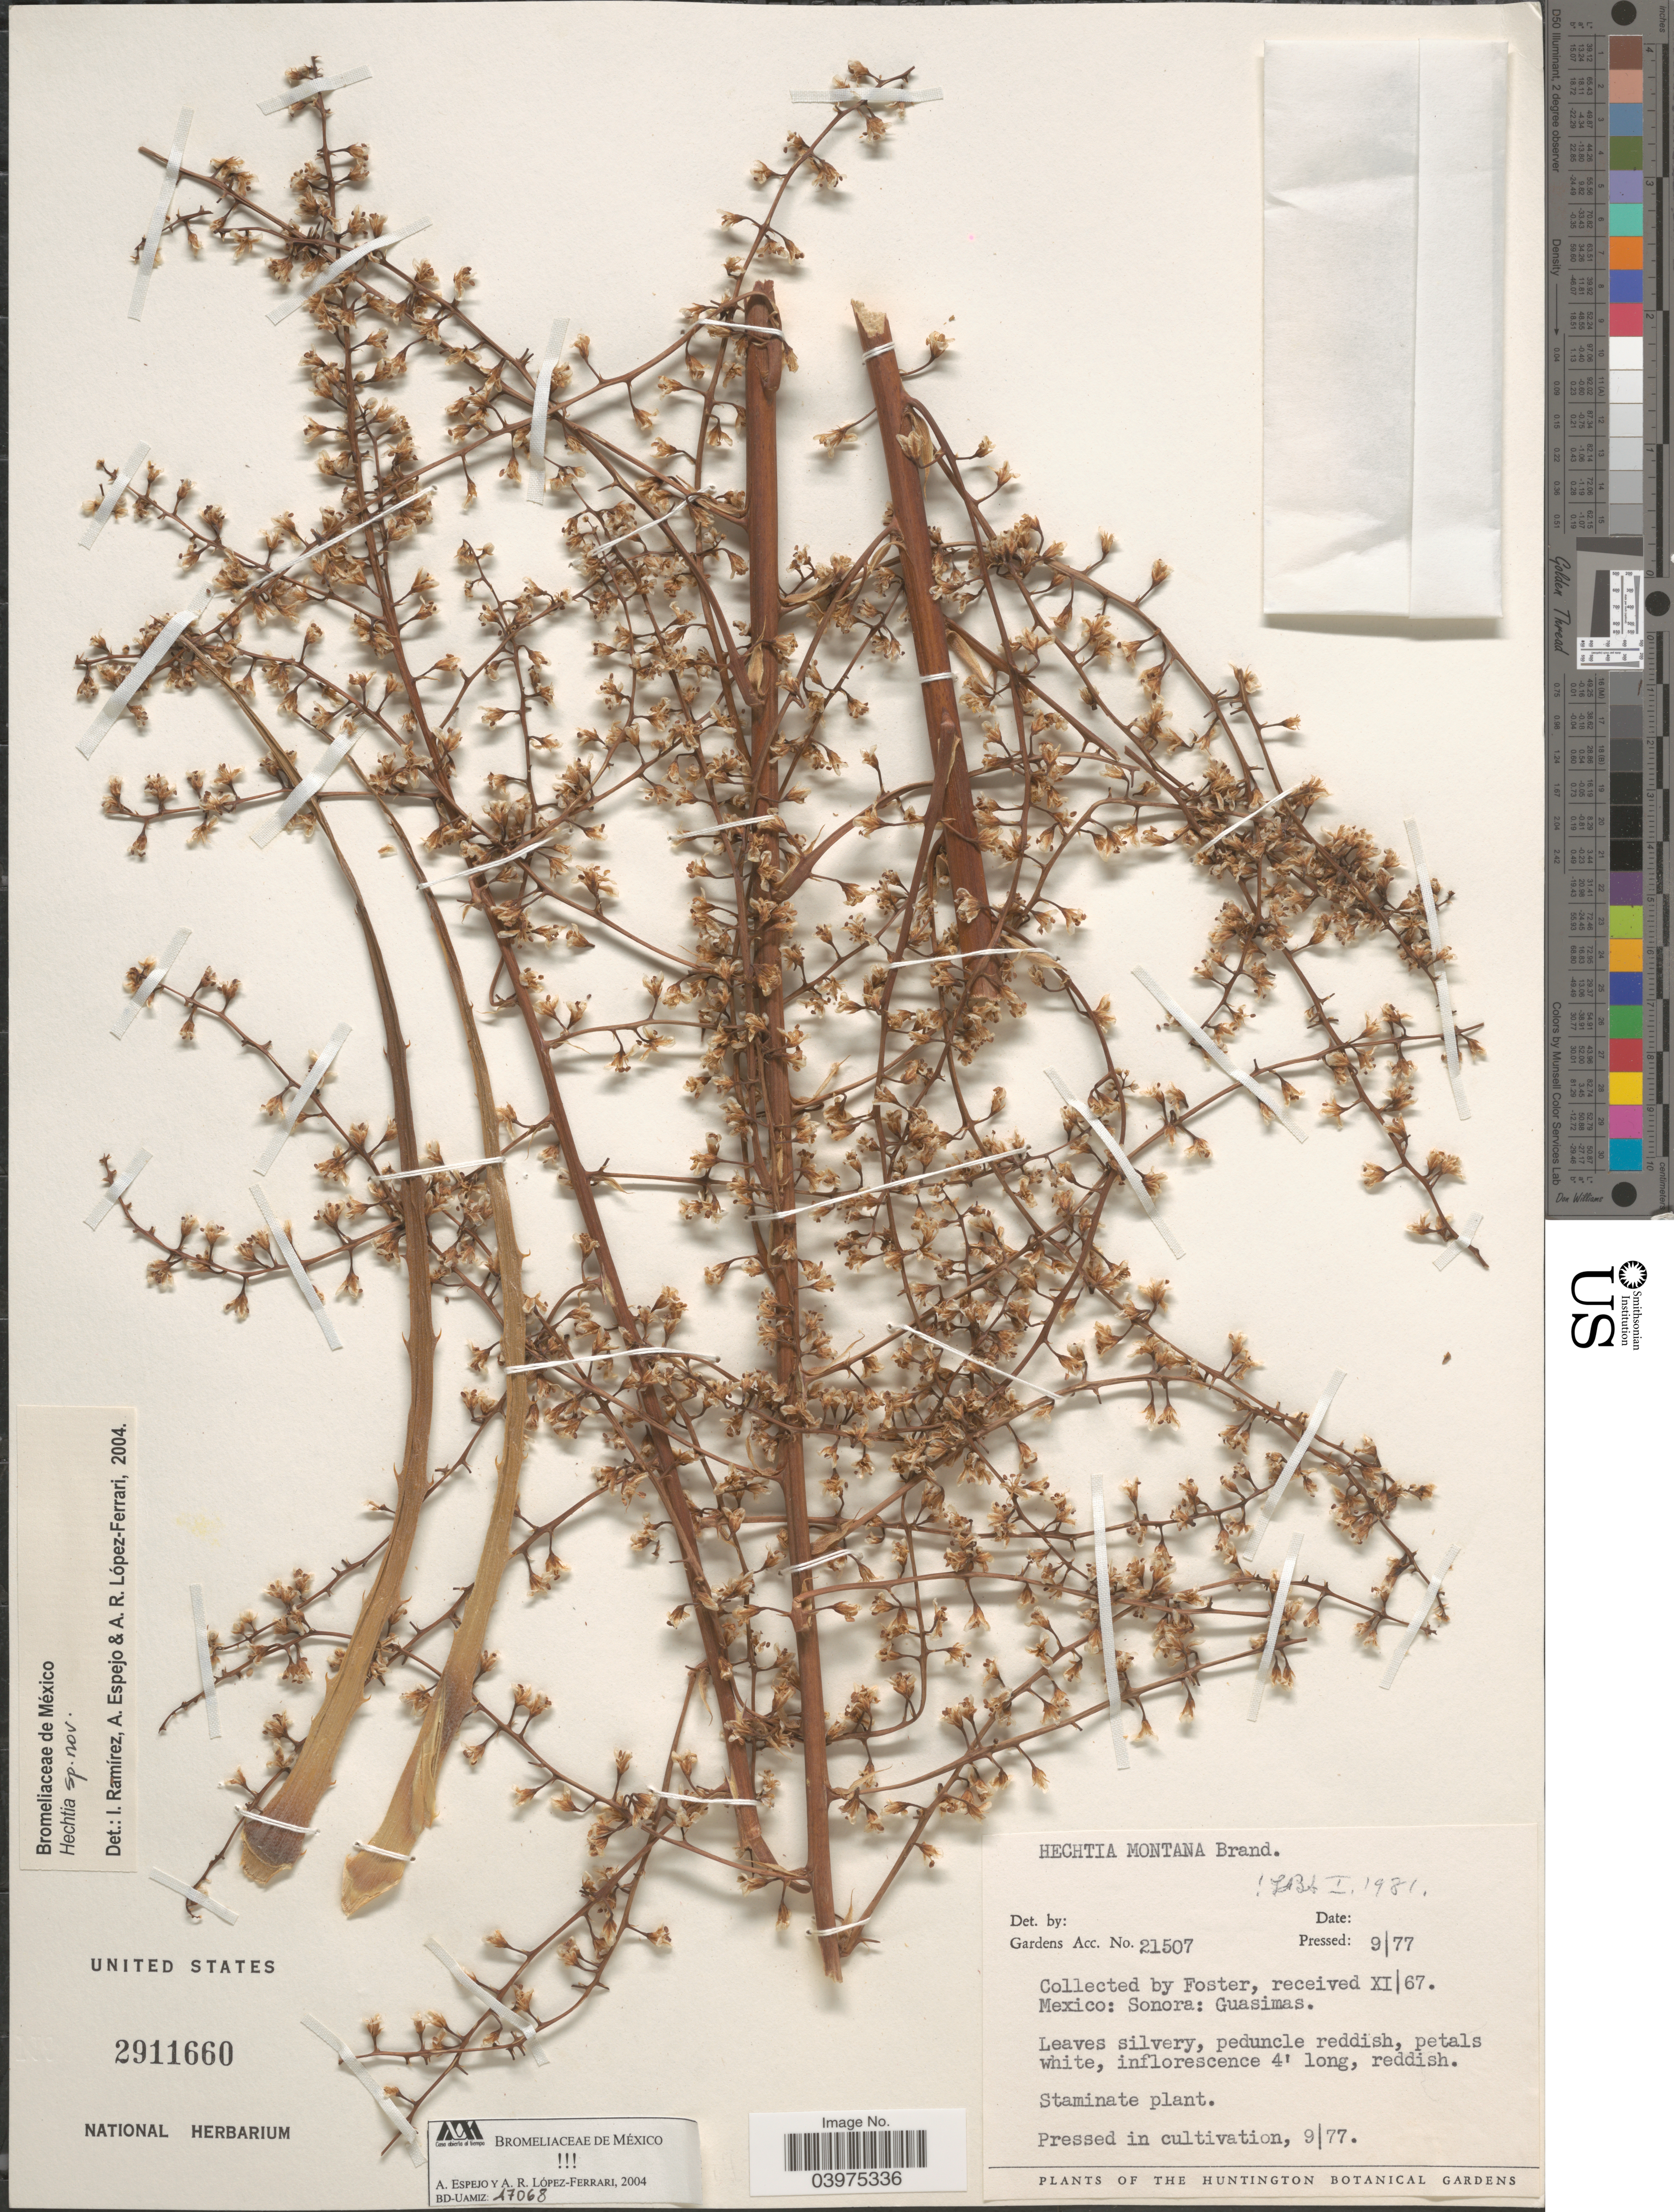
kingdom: Plantae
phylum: Tracheophyta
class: Liliopsida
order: Poales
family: Bromeliaceae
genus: Hechtia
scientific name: Hechtia sp.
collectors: -. Foster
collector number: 21507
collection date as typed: Transcribed d/m/y: /9/77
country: United States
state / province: California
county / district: Los Angeles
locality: The Huntington Botanical Gardens.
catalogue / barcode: US 2911660